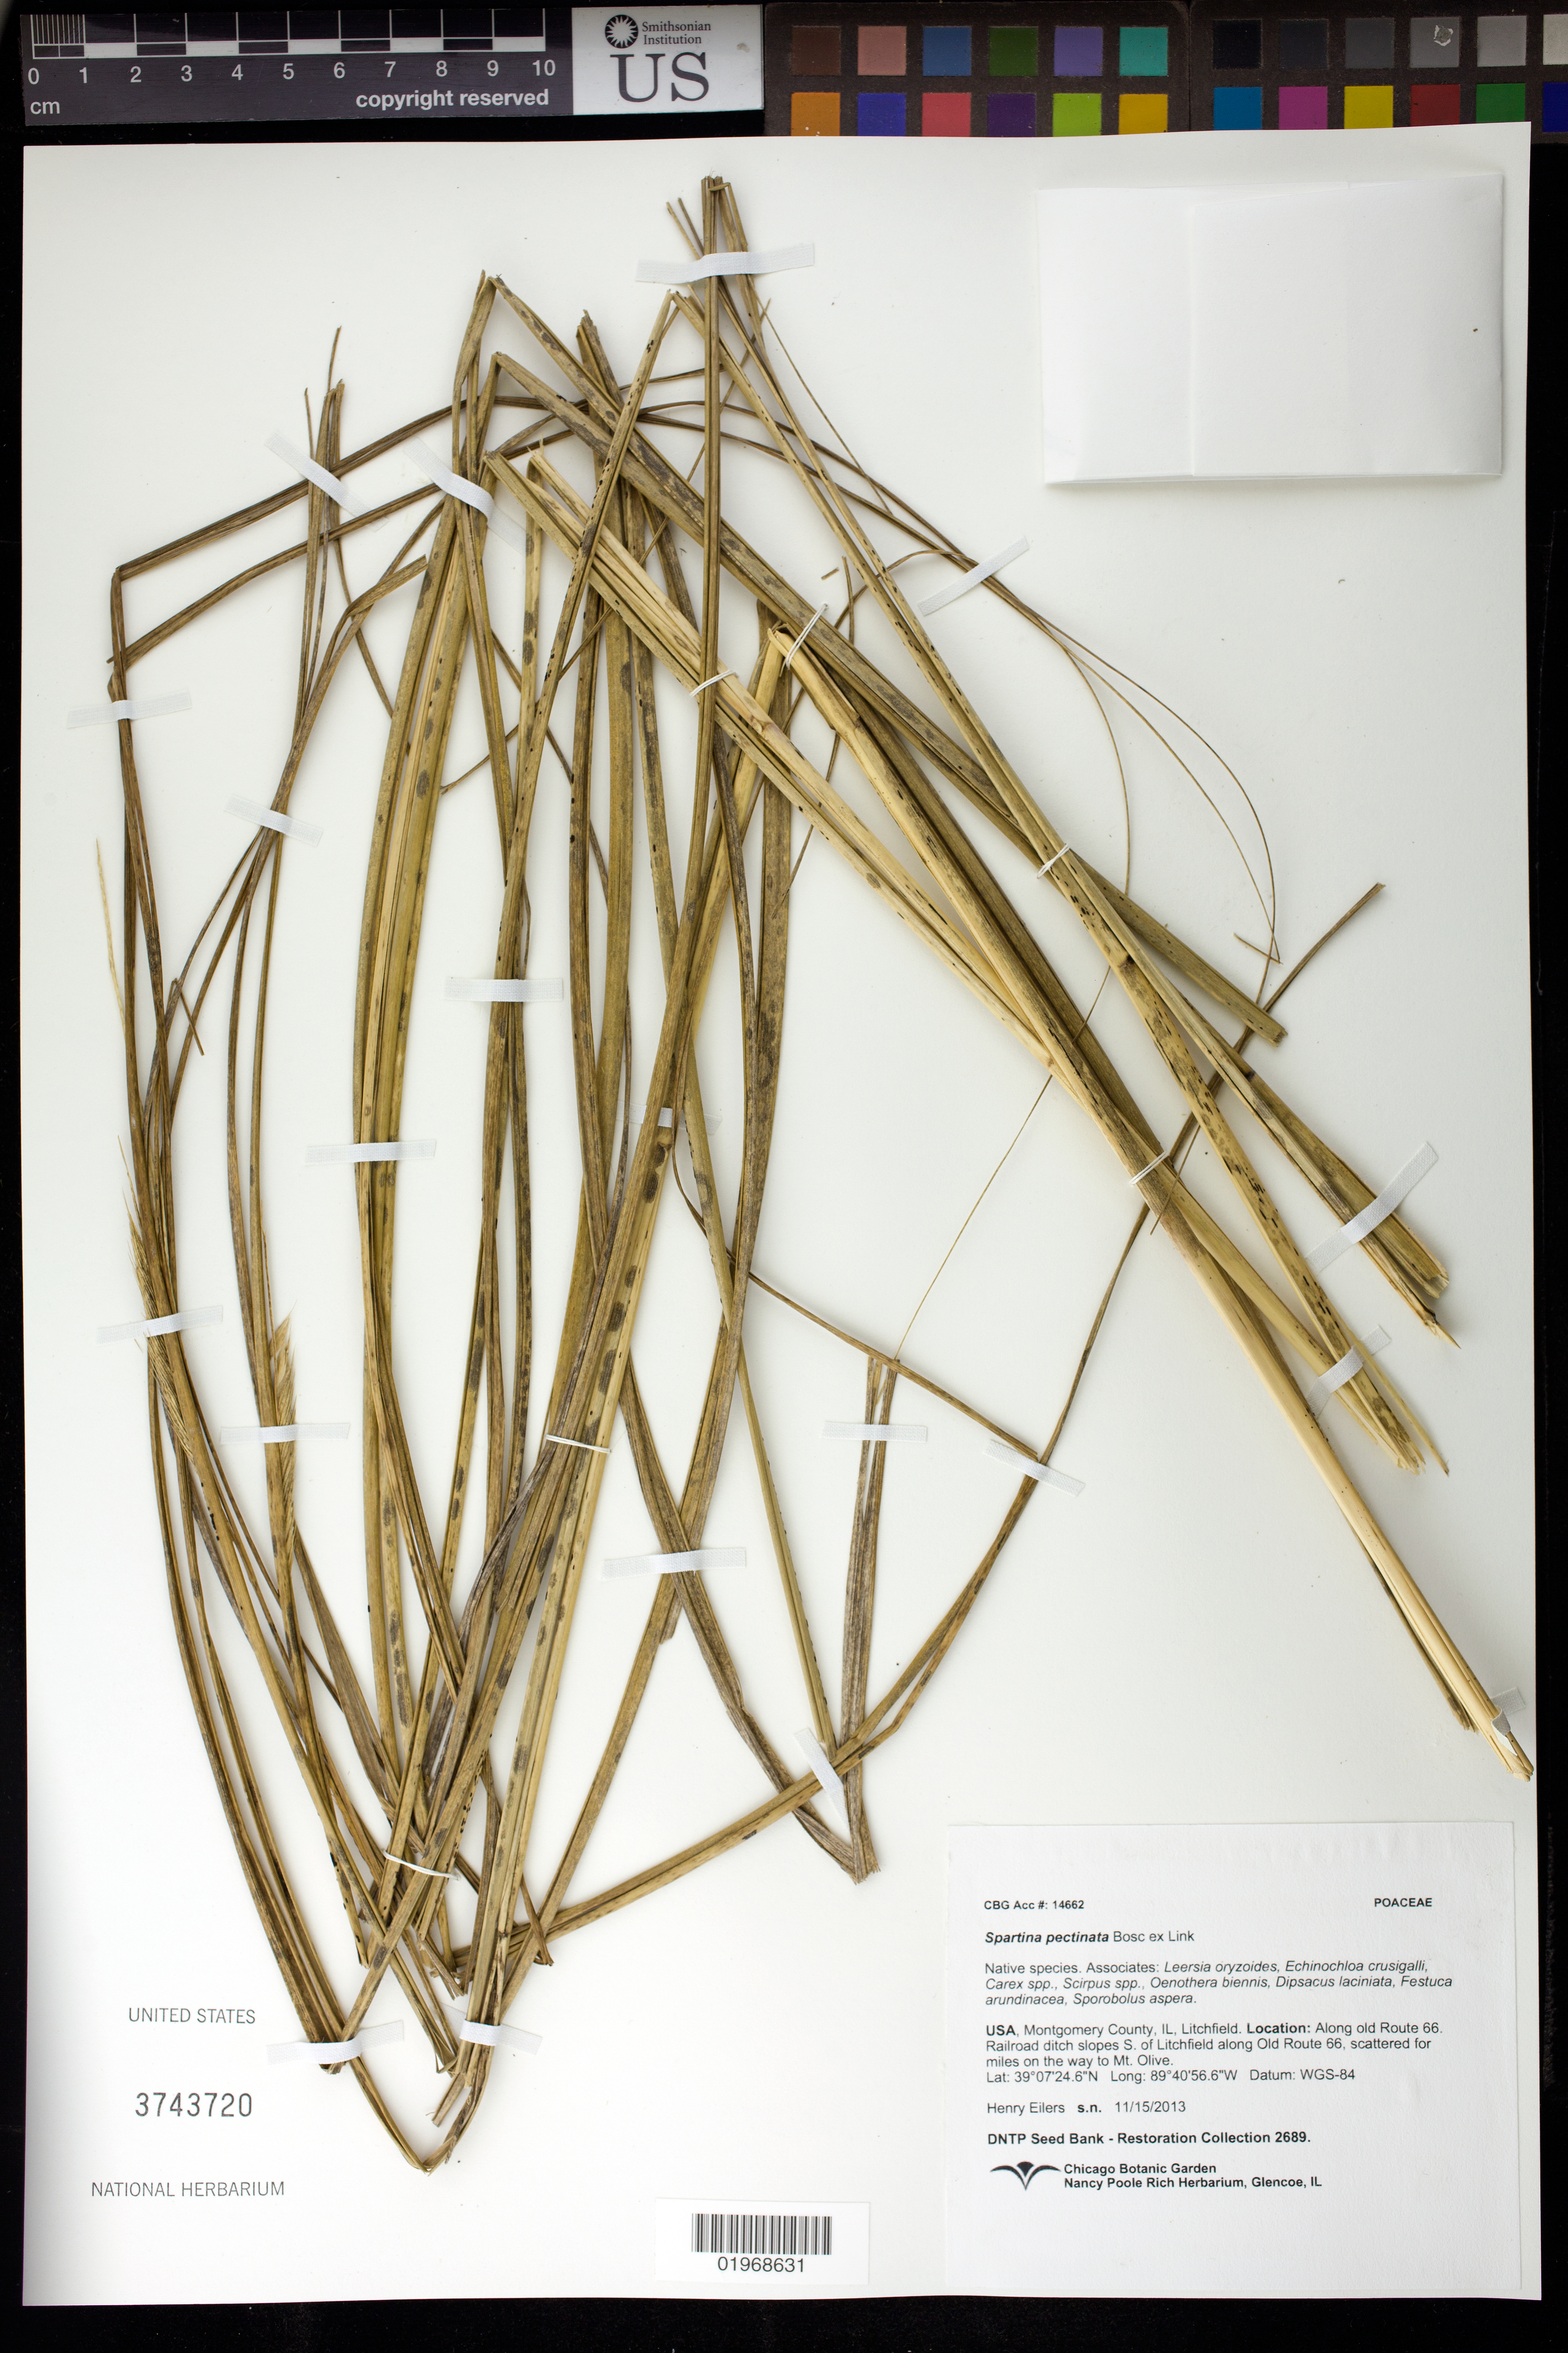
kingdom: Plantae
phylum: Tracheophyta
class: Liliopsida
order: Poales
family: Poaceae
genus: Spartina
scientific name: Spartina pectinata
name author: Link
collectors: H. Eilers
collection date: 2013-11-15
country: United States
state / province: Illinois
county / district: Montgomery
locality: S of Litchfield along Old Route 66 on the way to Mt. Olive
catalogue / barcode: US 3743720